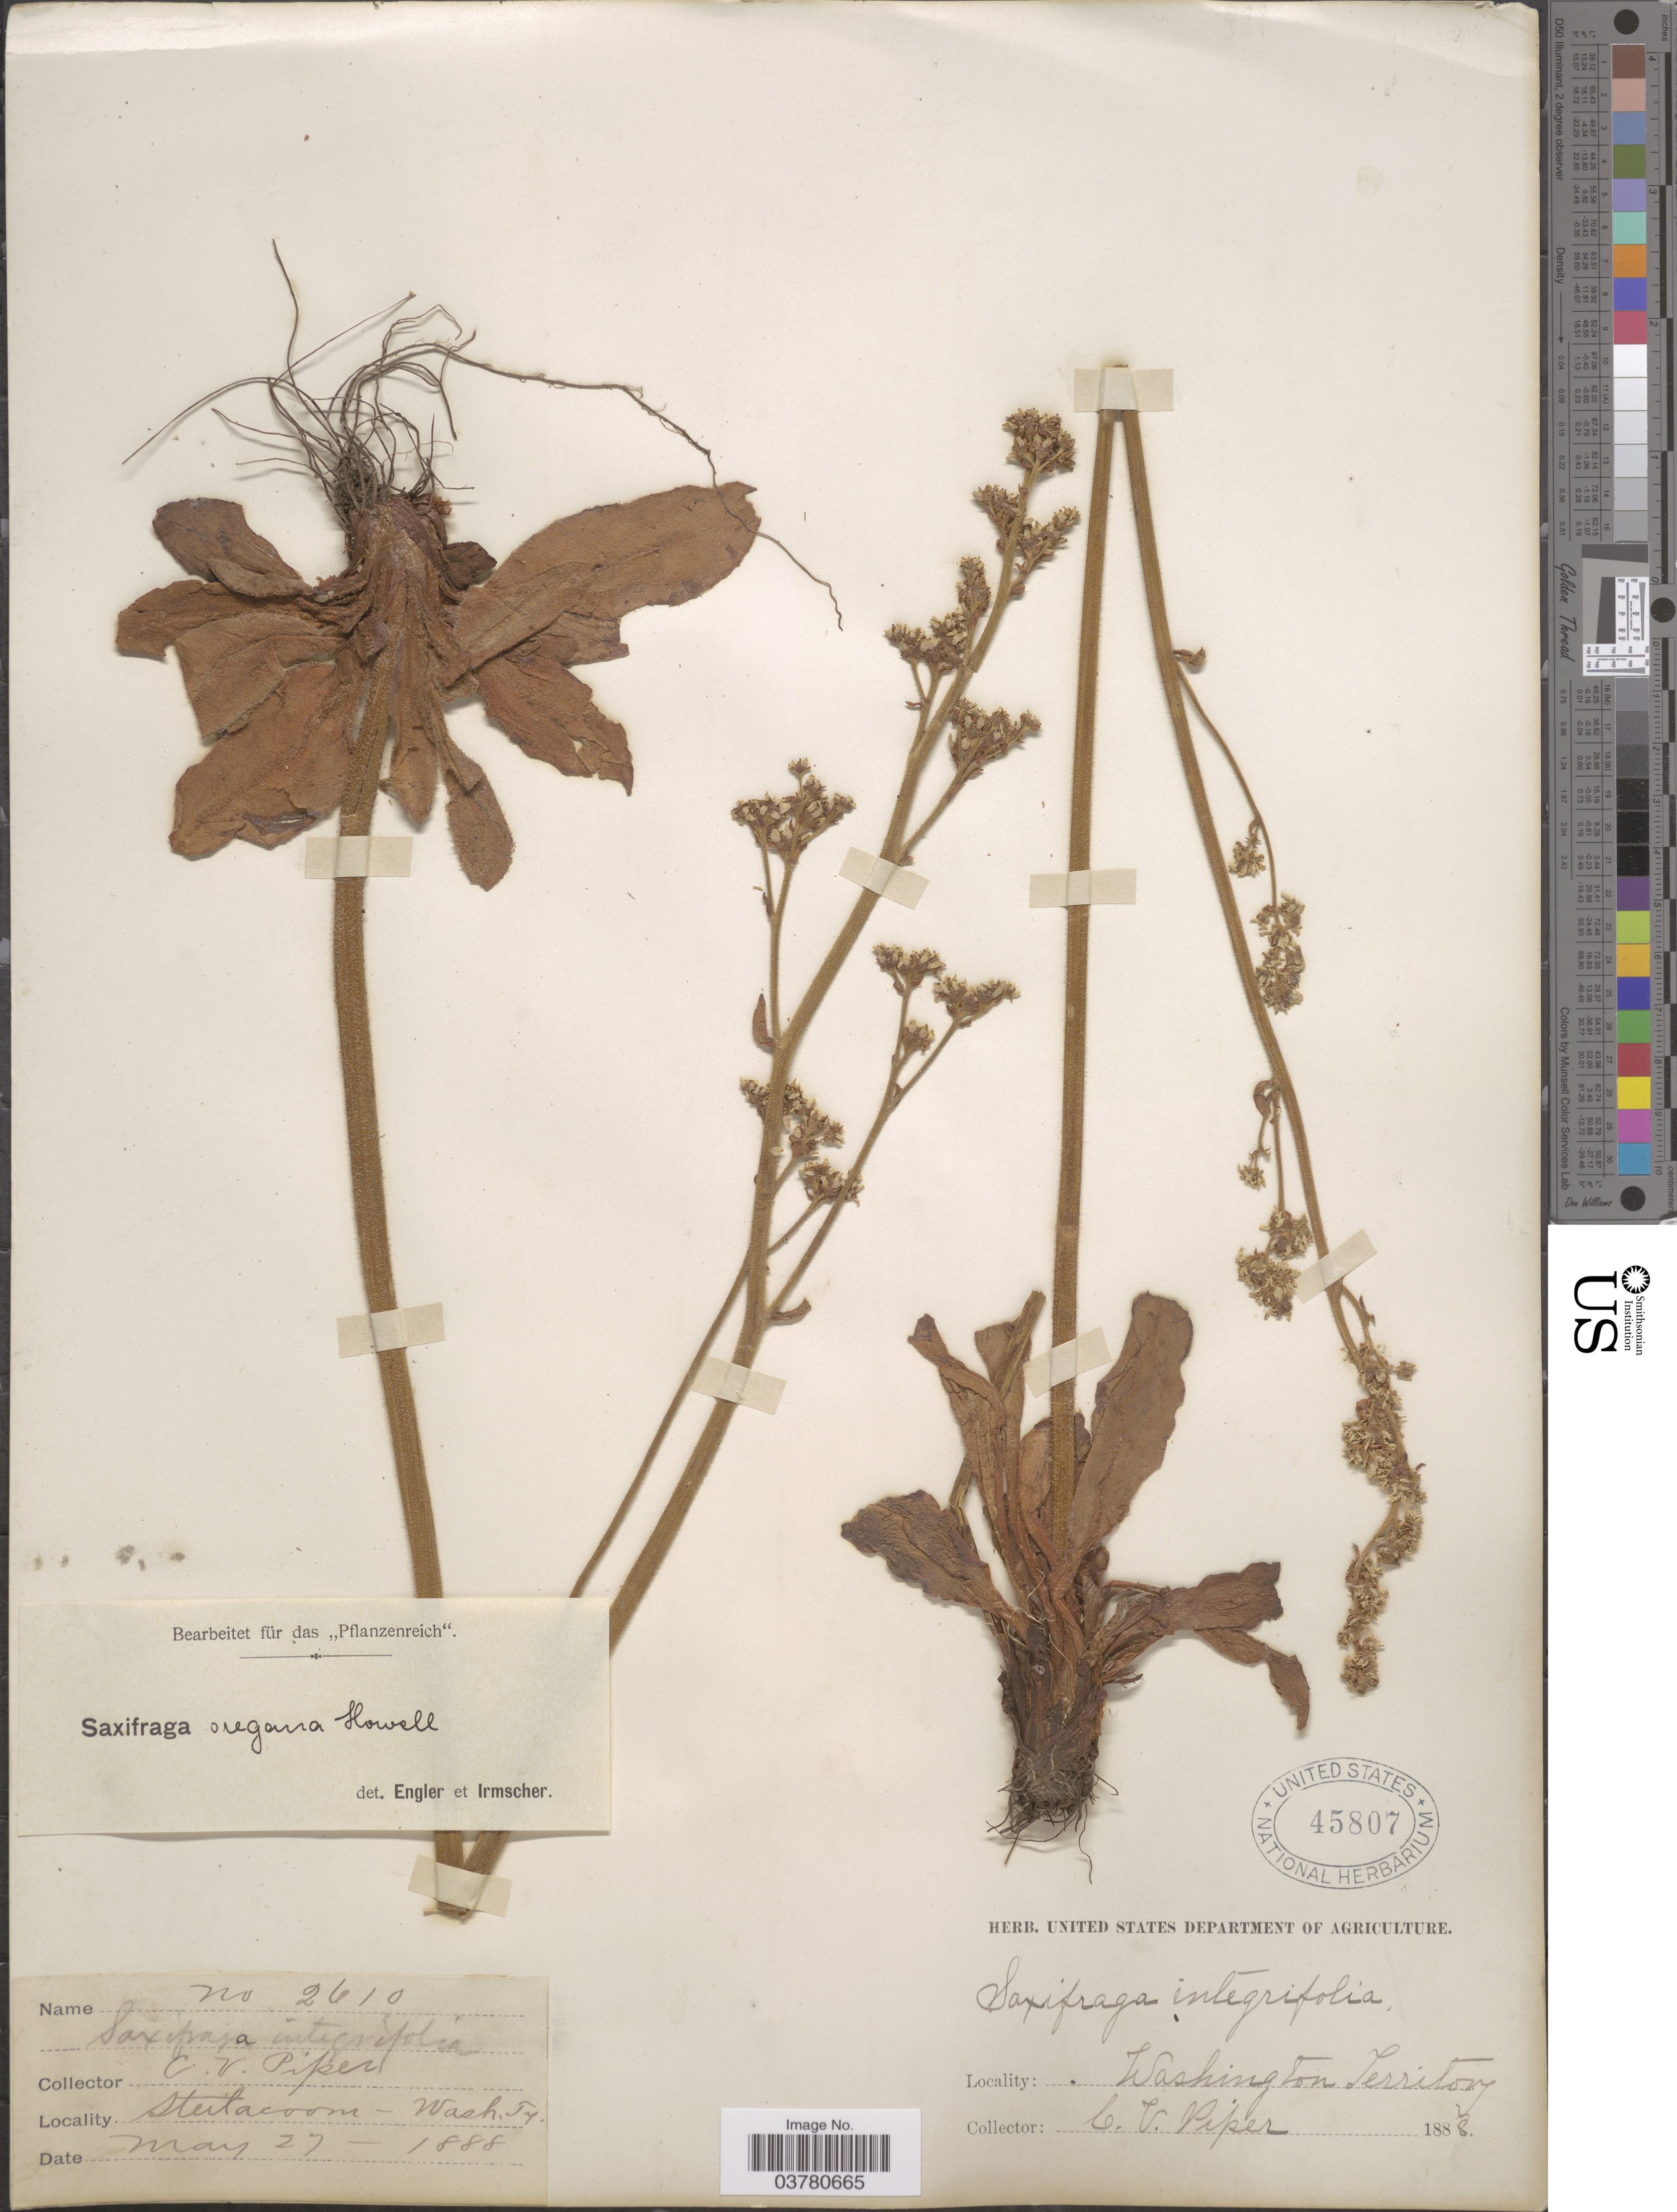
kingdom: Plantae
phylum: Tracheophyta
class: Magnoliopsida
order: Saxifragales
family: Saxifragaceae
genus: Micranthes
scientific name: Micranthes oregana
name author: (Howell) Small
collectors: C. V. Piper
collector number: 2610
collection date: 1888-05-27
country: United States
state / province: Washington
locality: Washington Territory. Steilacoom.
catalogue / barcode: US 45807